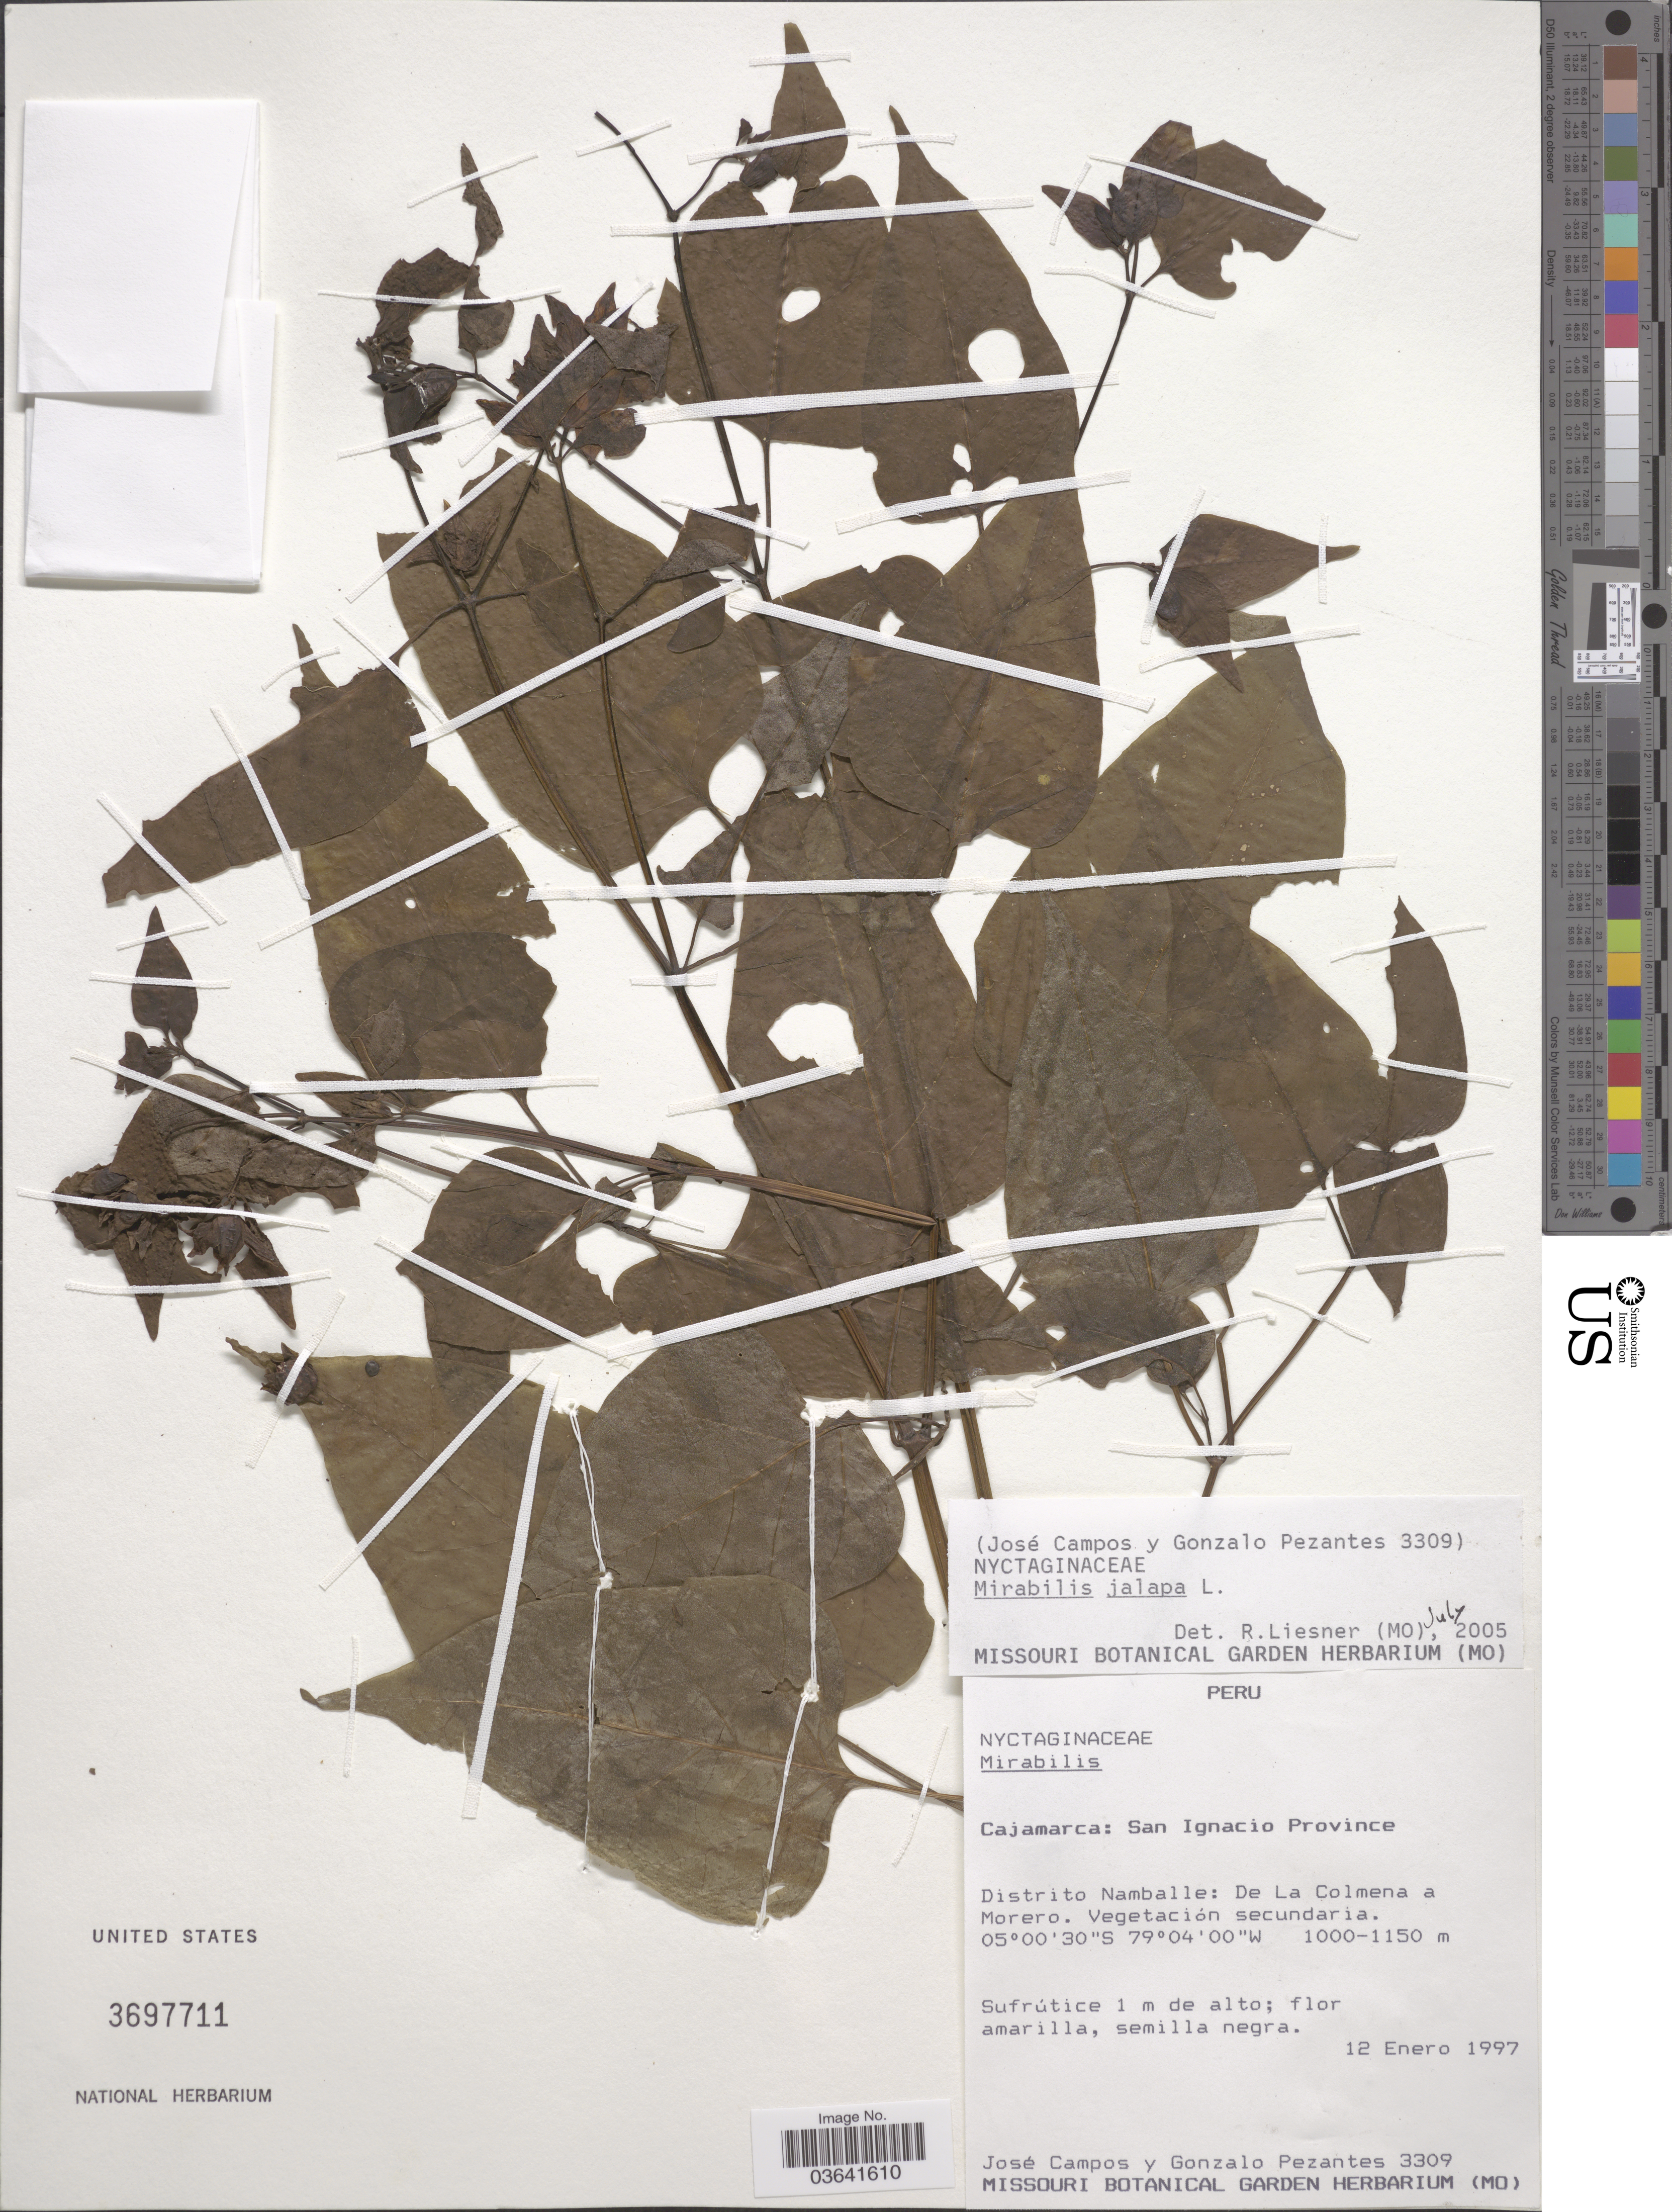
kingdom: Plantae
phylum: Tracheophyta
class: Magnoliopsida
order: Caryophyllales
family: Nyctaginaceae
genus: Mirabilis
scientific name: Mirabilis jalapa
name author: L.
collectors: J. Campos & G. Pezantes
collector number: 3309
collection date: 1997-01-12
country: Peru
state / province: Cajamarca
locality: San Ignacio Province. Distrito Namballe: De La Colmena a Morera.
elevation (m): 1000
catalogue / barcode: US 3697711